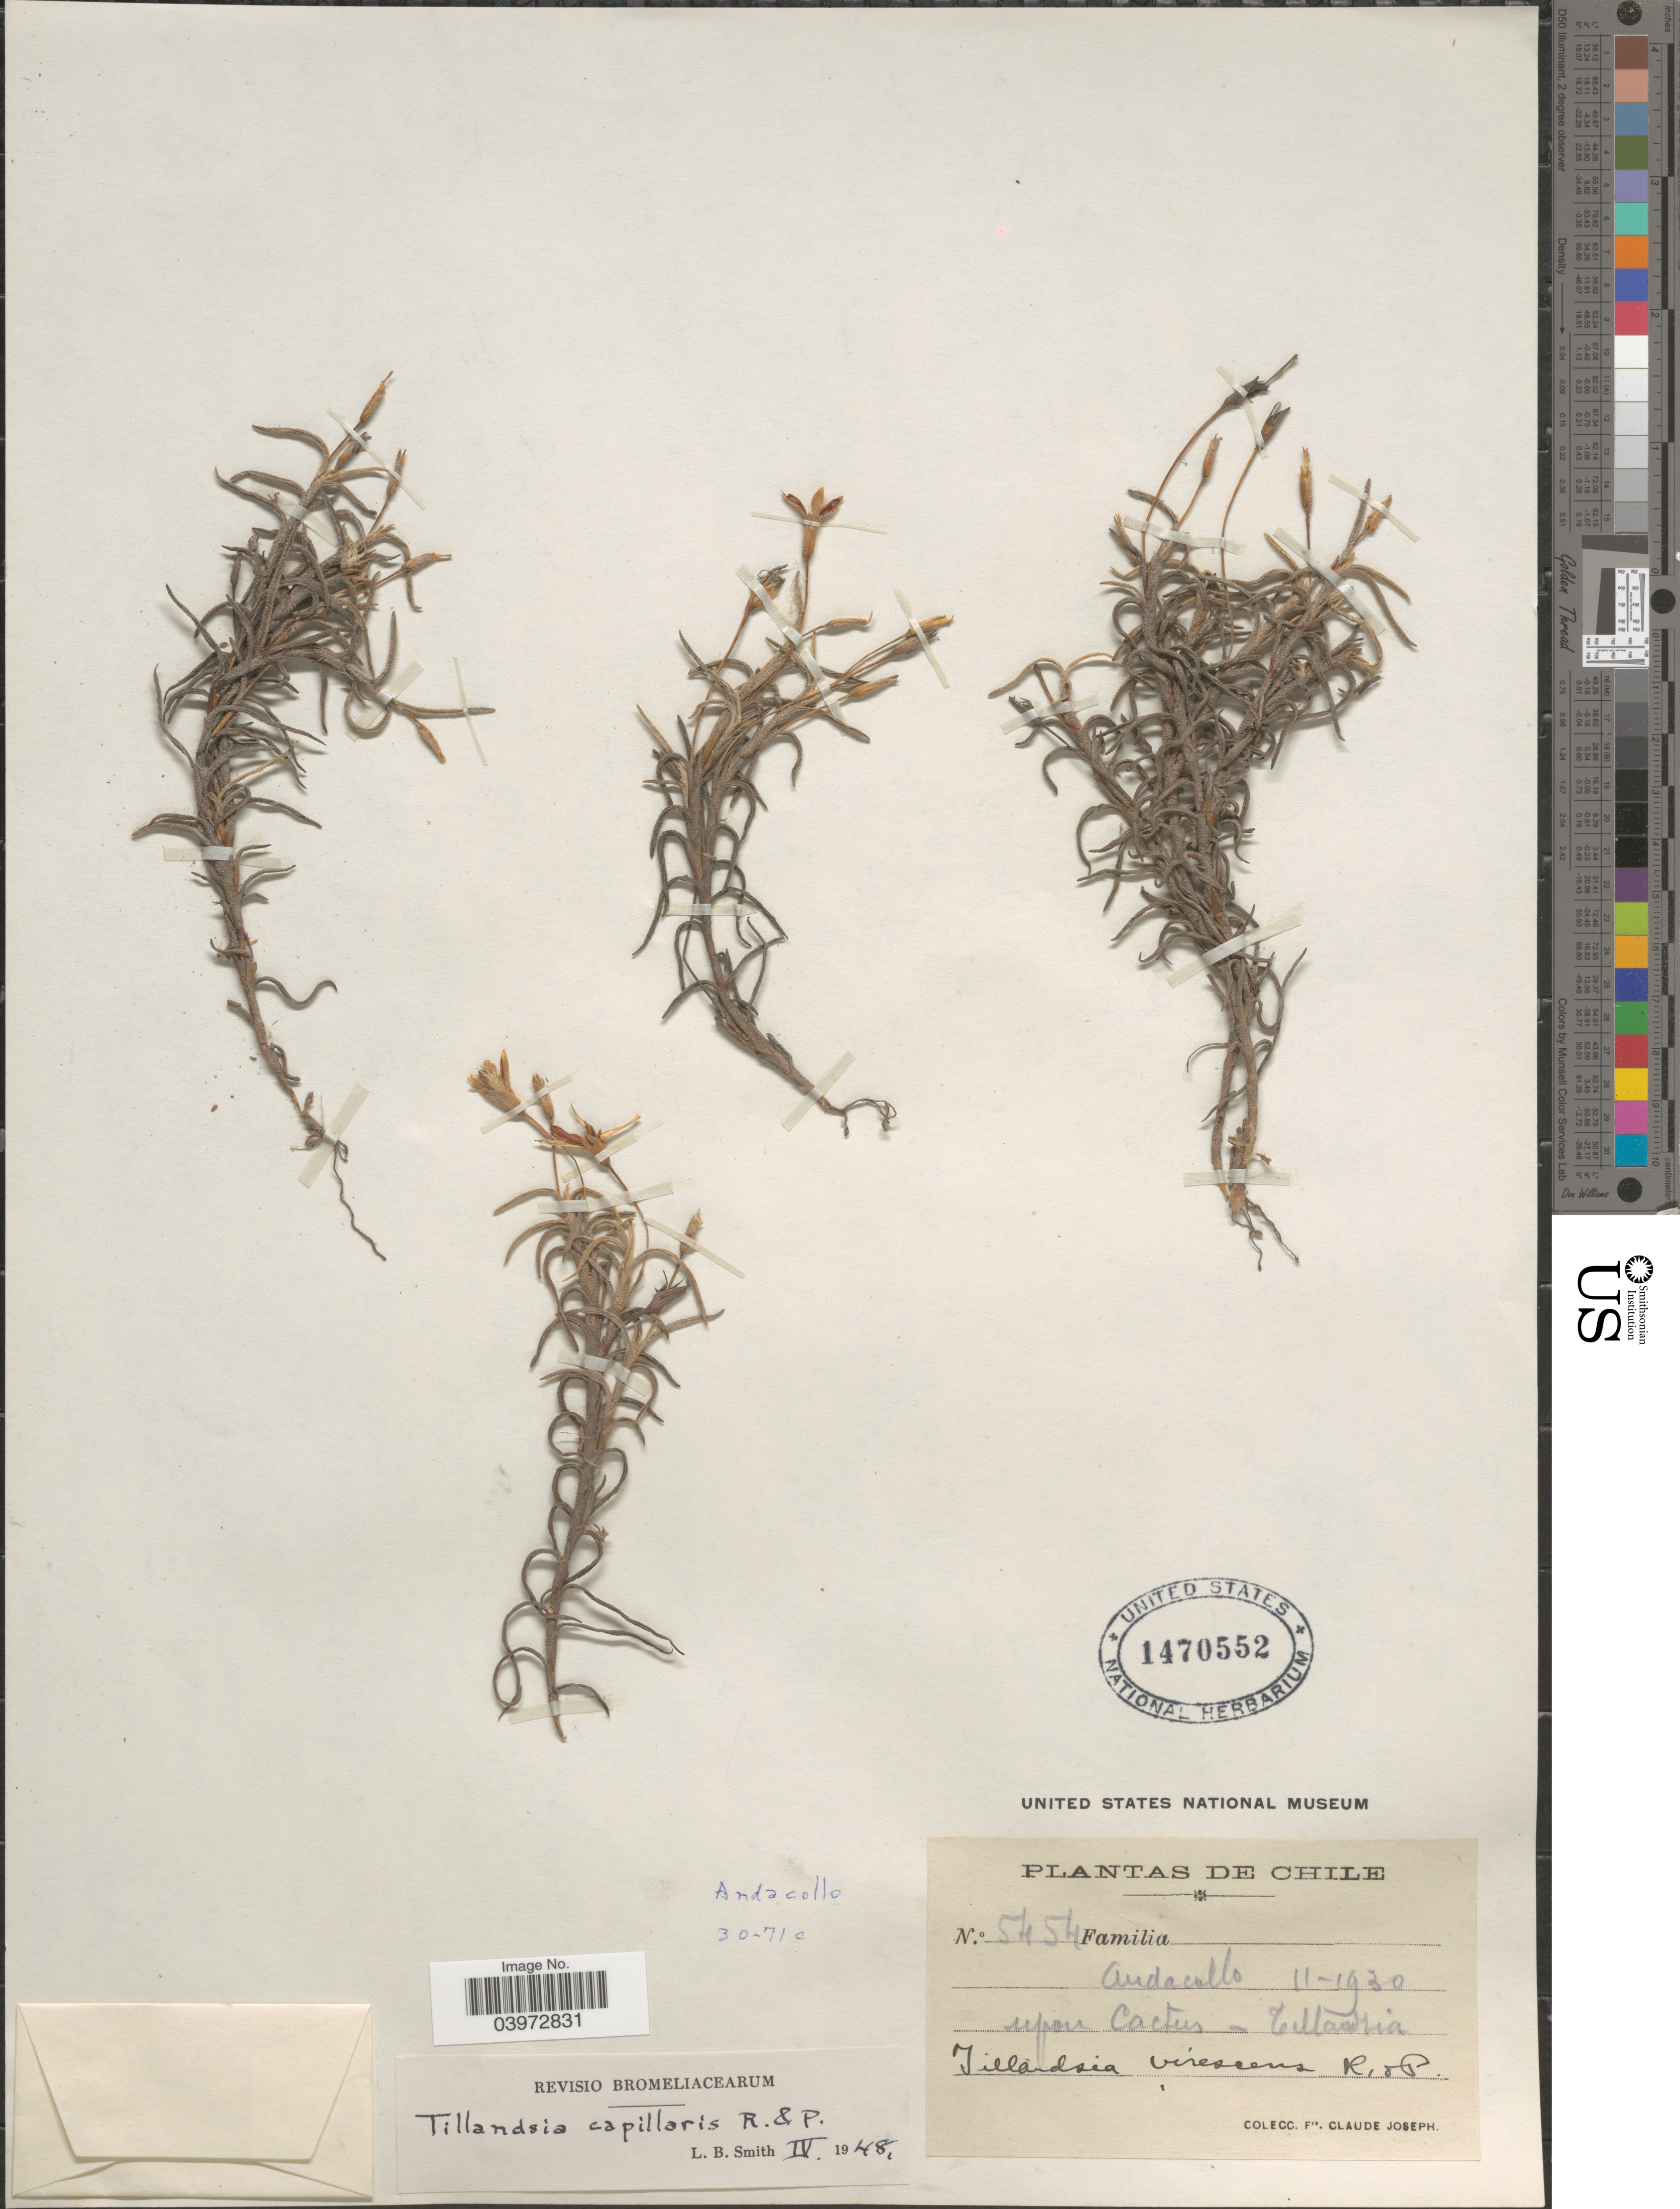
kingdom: Plantae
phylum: Tracheophyta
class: Liliopsida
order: Poales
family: Bromeliaceae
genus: Tillandsia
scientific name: Tillandsia capillaris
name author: Ruiz & Pav.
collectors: Bro. Claude-Joseph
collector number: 5454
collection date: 1930-11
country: Chile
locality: Andacollo.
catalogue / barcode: US 1470552